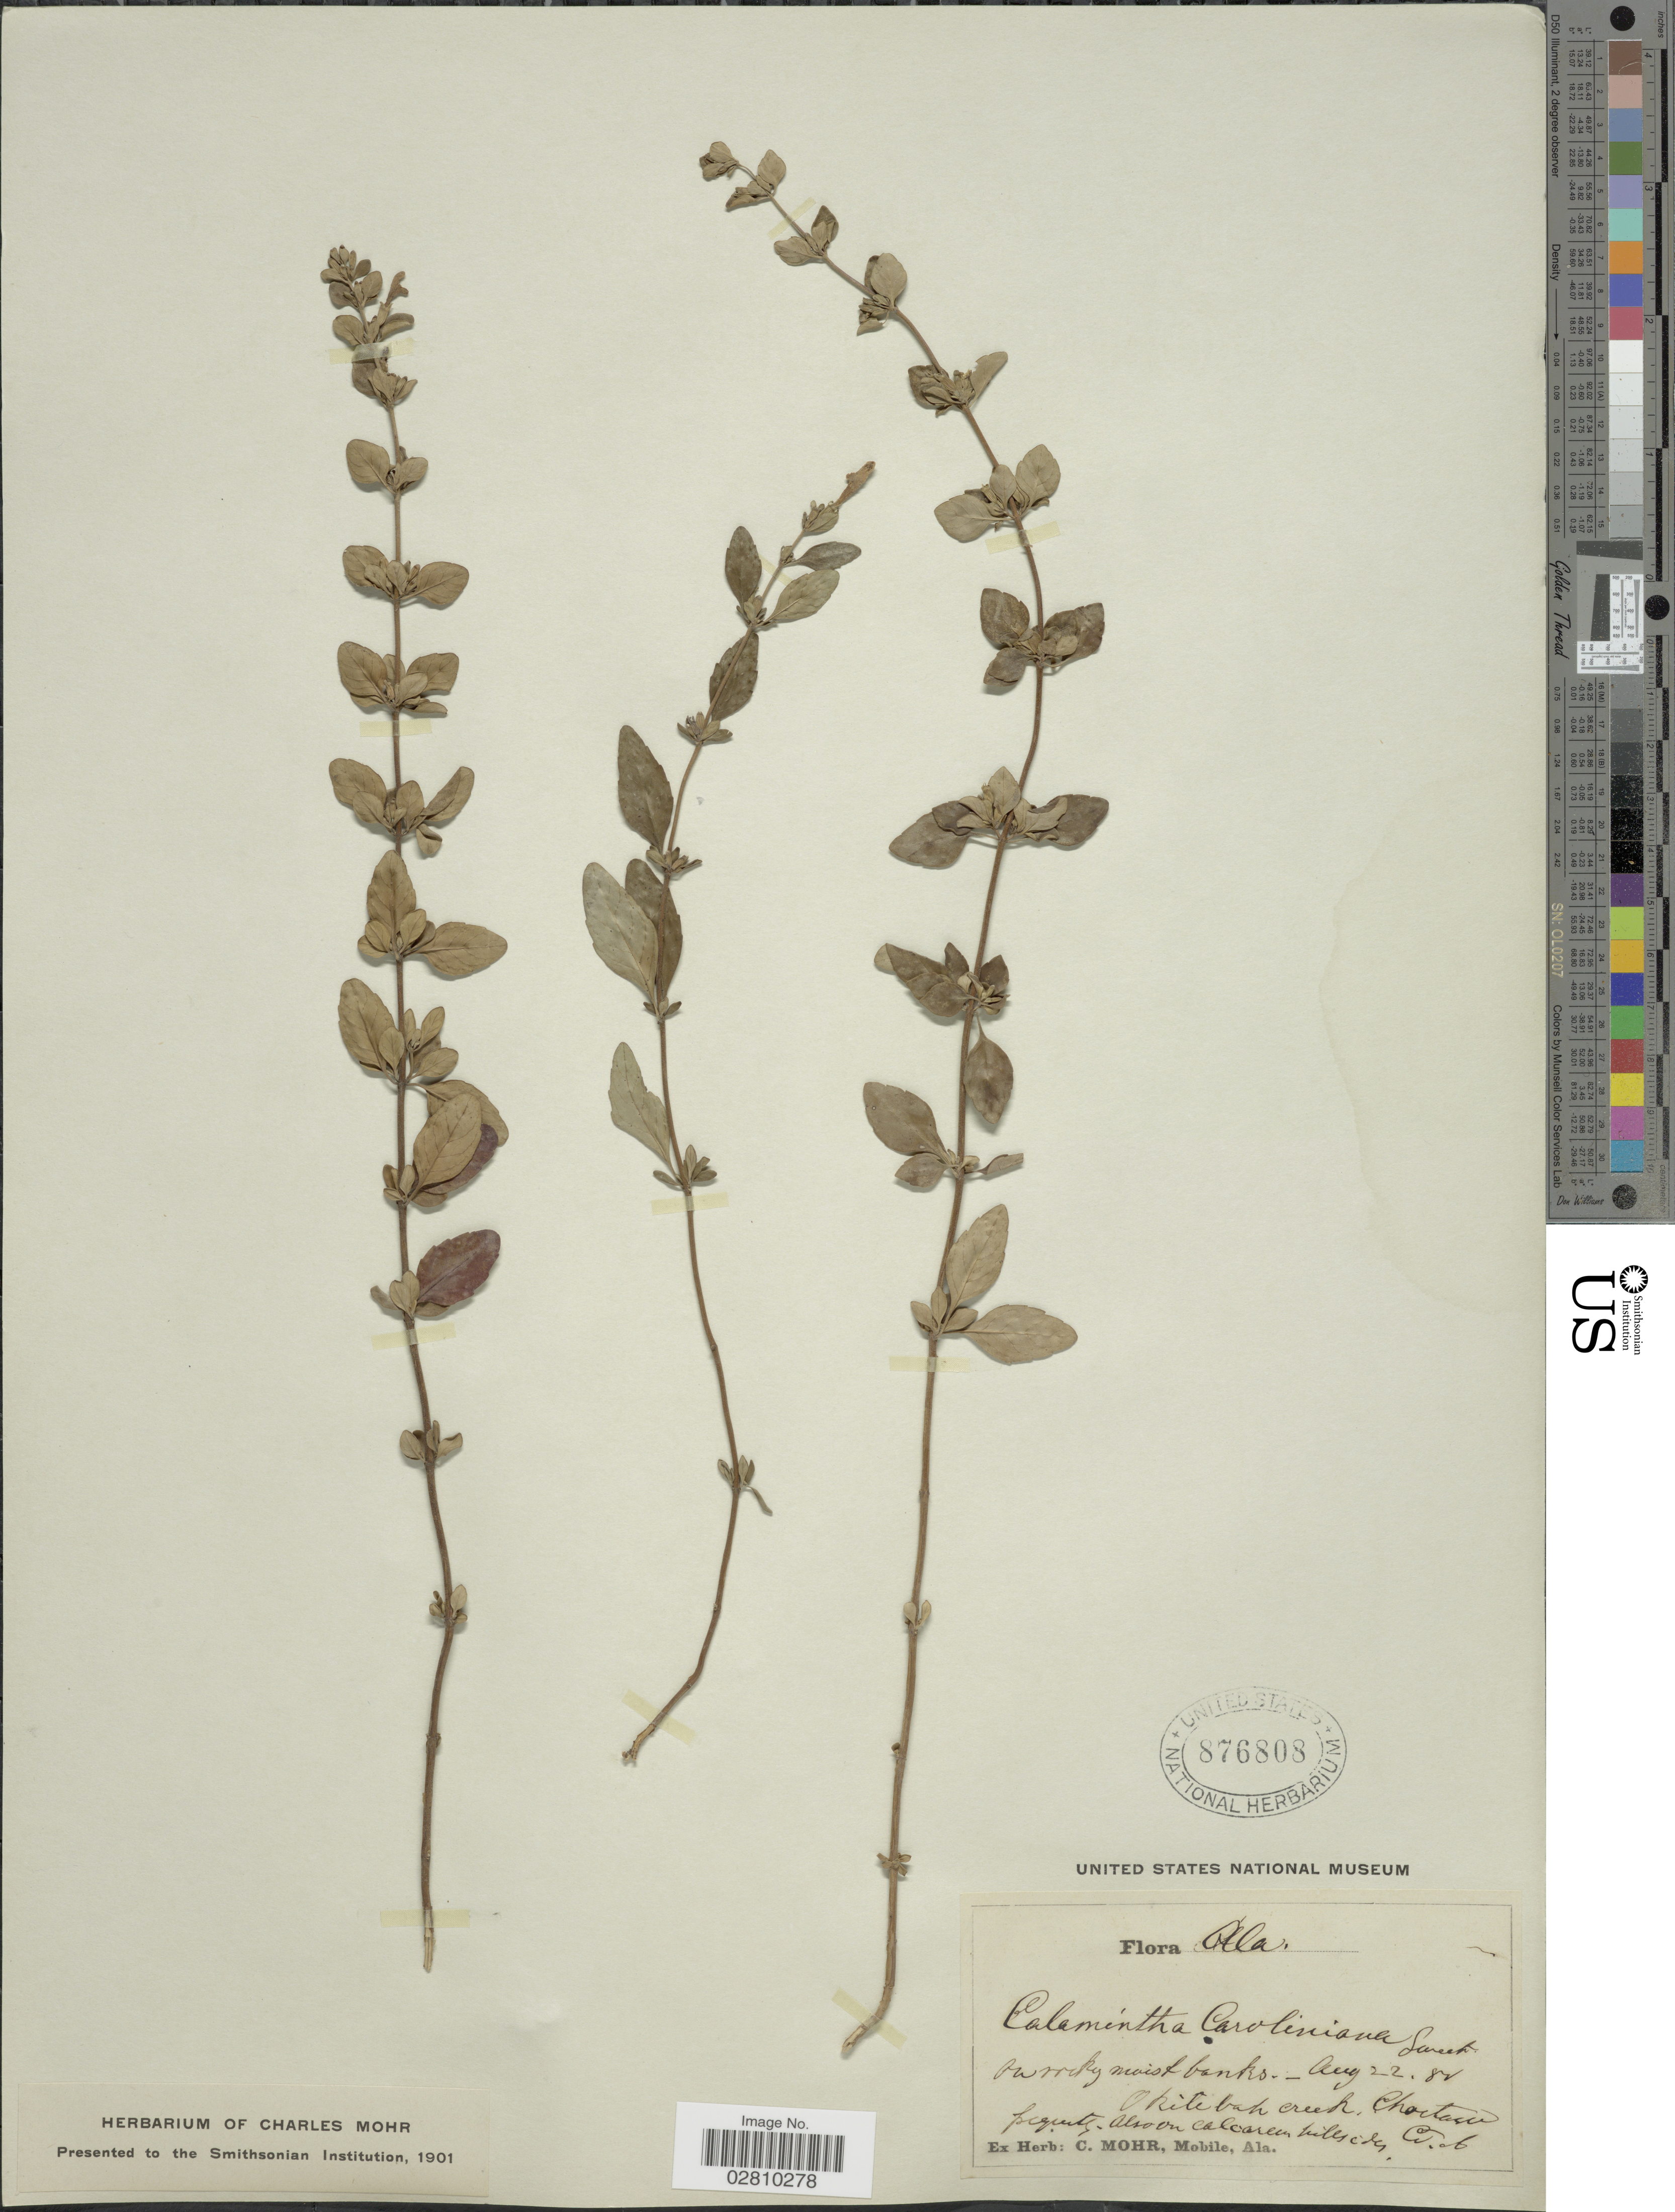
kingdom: Plantae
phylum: Tracheophyta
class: Magnoliopsida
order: Lamiales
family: Lamiaceae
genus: Clinopodium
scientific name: Clinopodium carolinianum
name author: Mill.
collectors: ex herb. C. Mohr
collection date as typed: Transcribed d/m/y: 22/8/87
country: United States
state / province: Alabama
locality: Ala. On rocky moist banks - Okitebah creek, Choctaw.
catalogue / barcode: US 876808